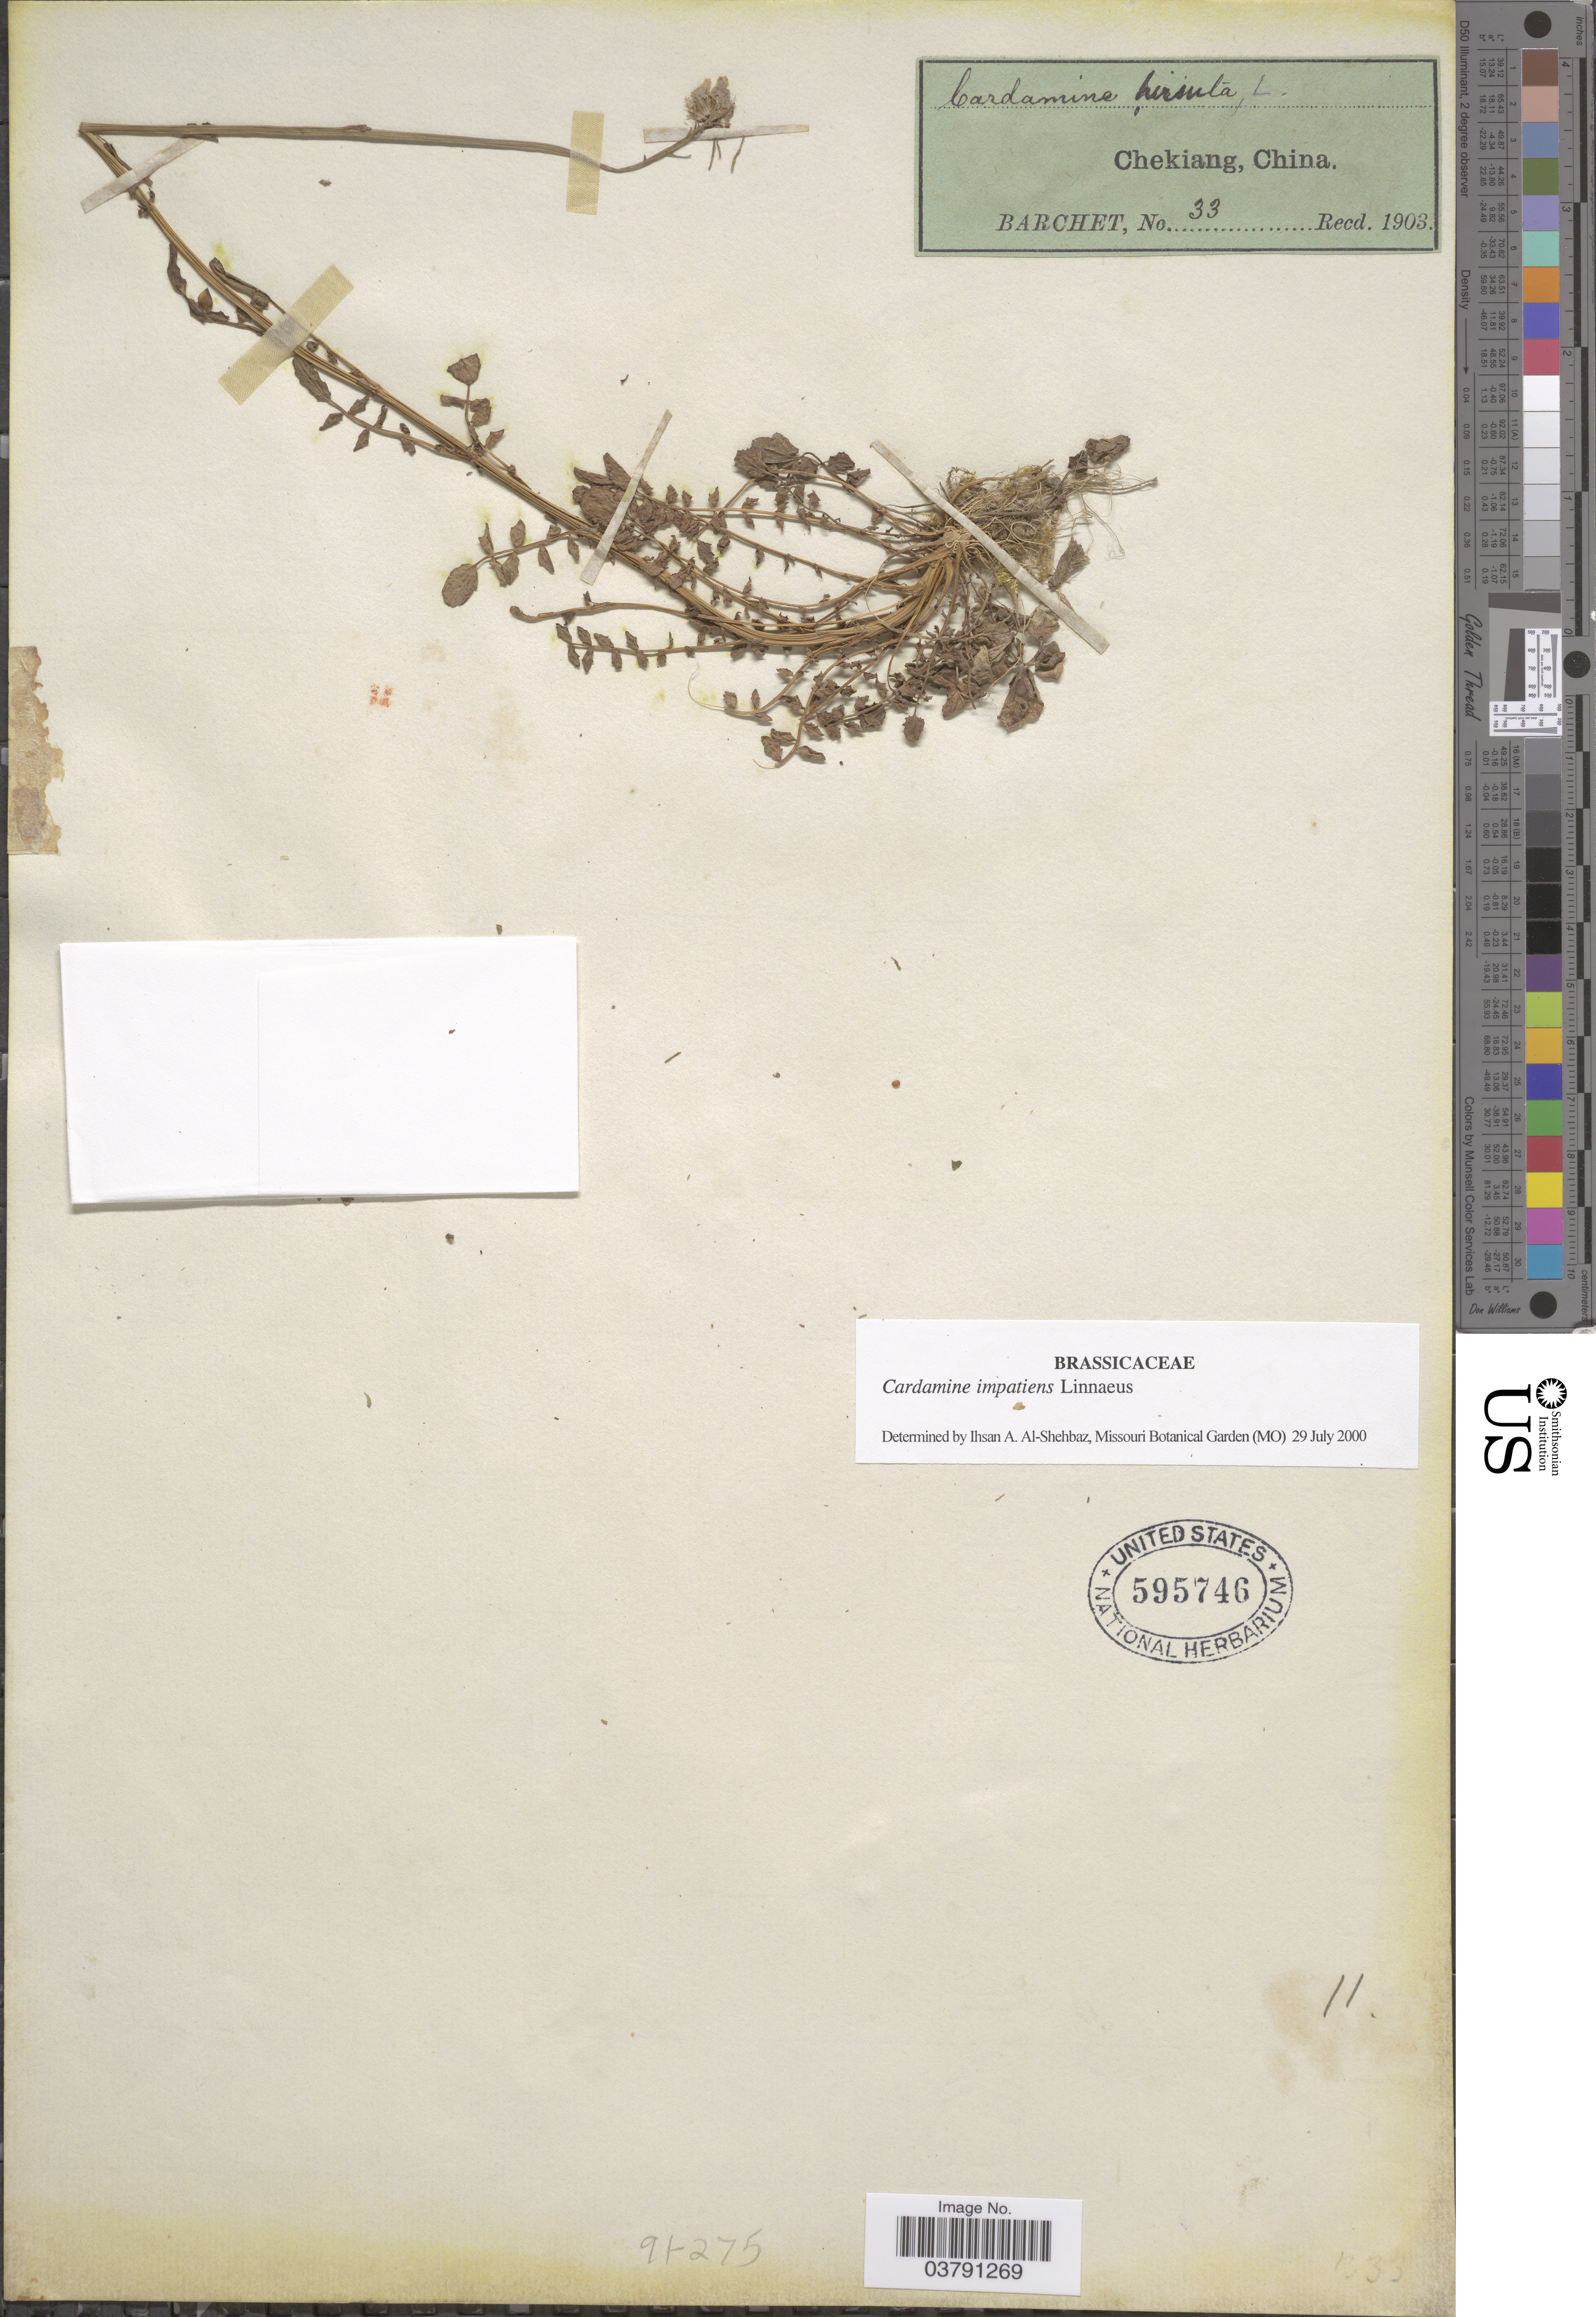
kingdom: Plantae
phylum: Tracheophyta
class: Magnoliopsida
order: Brassicales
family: Brassicaceae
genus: Cardamine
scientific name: Cardamine sp.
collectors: Barchet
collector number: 33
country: China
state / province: Zhejiang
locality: Chekiang, China.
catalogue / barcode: US 595746